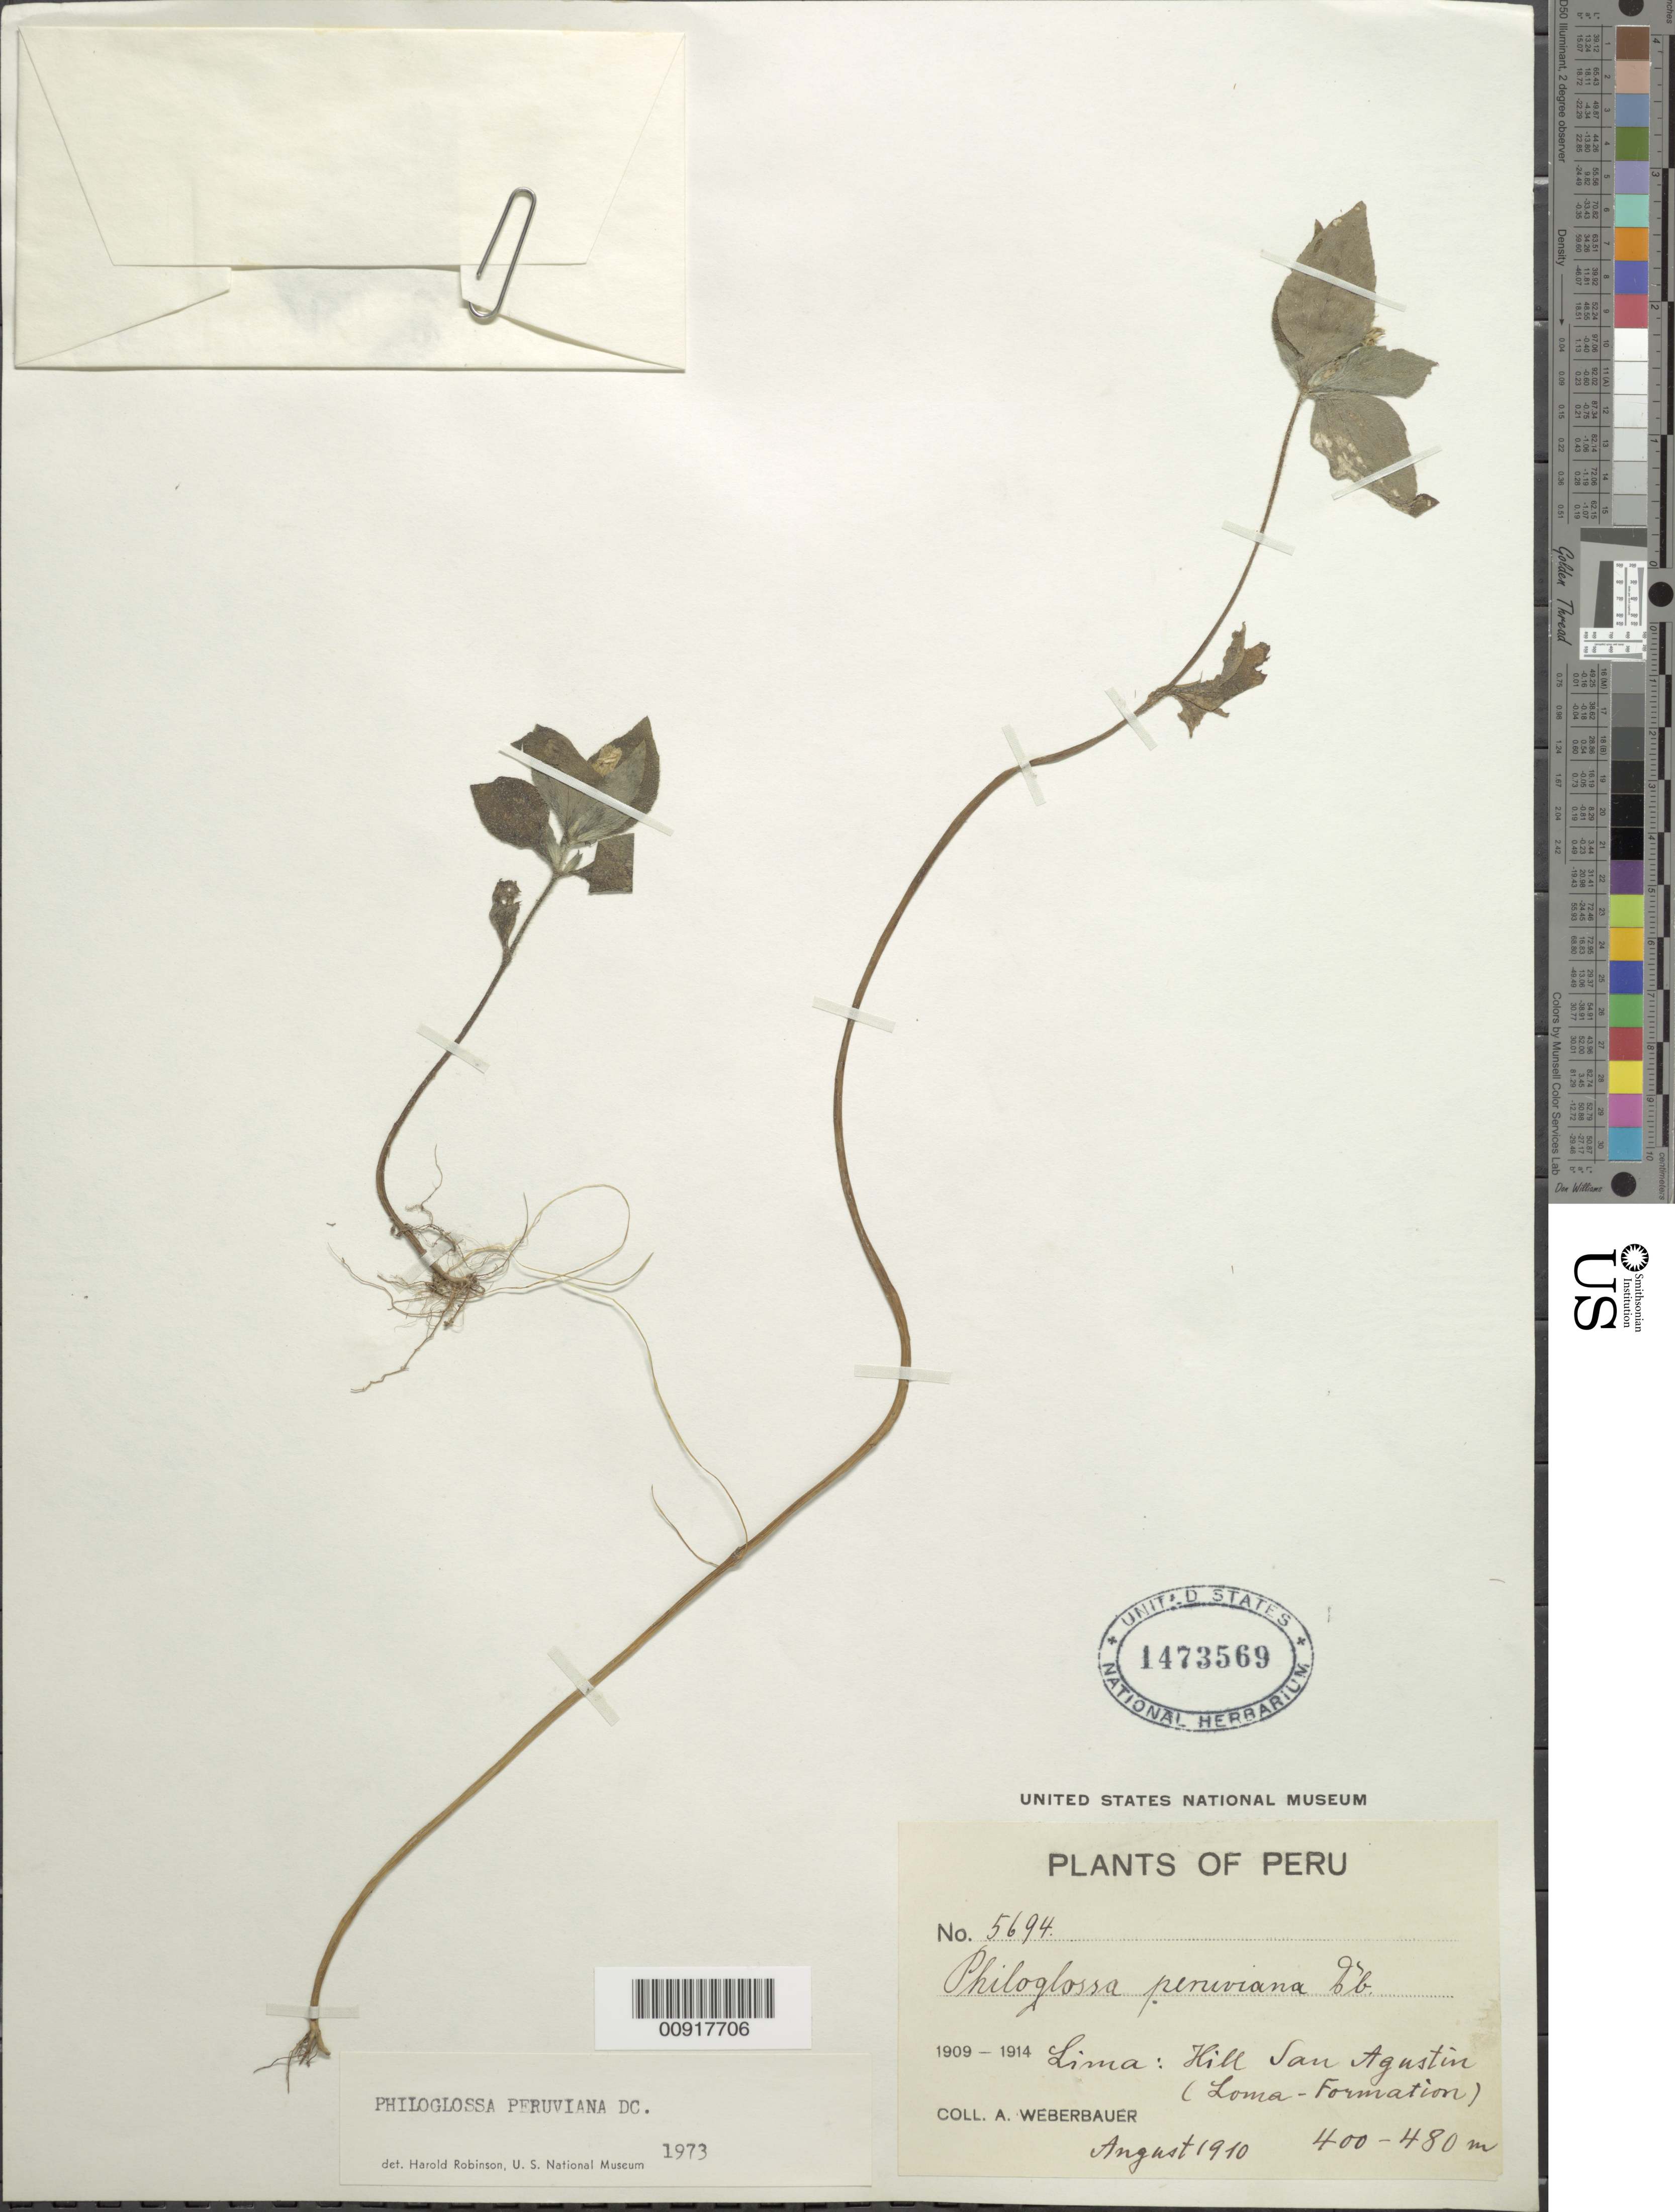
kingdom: Plantae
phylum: Tracheophyta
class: Magnoliopsida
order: Asterales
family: Asteraceae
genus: Philoglossa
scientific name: Philoglossa peruviana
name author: DC.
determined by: Robinson, Harold E., (US)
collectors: A. Weberbauer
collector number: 5694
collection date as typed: August 1910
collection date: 1910-08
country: Peru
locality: Lima: Hill San Agustin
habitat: Loma formation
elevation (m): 400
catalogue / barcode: US 1473569